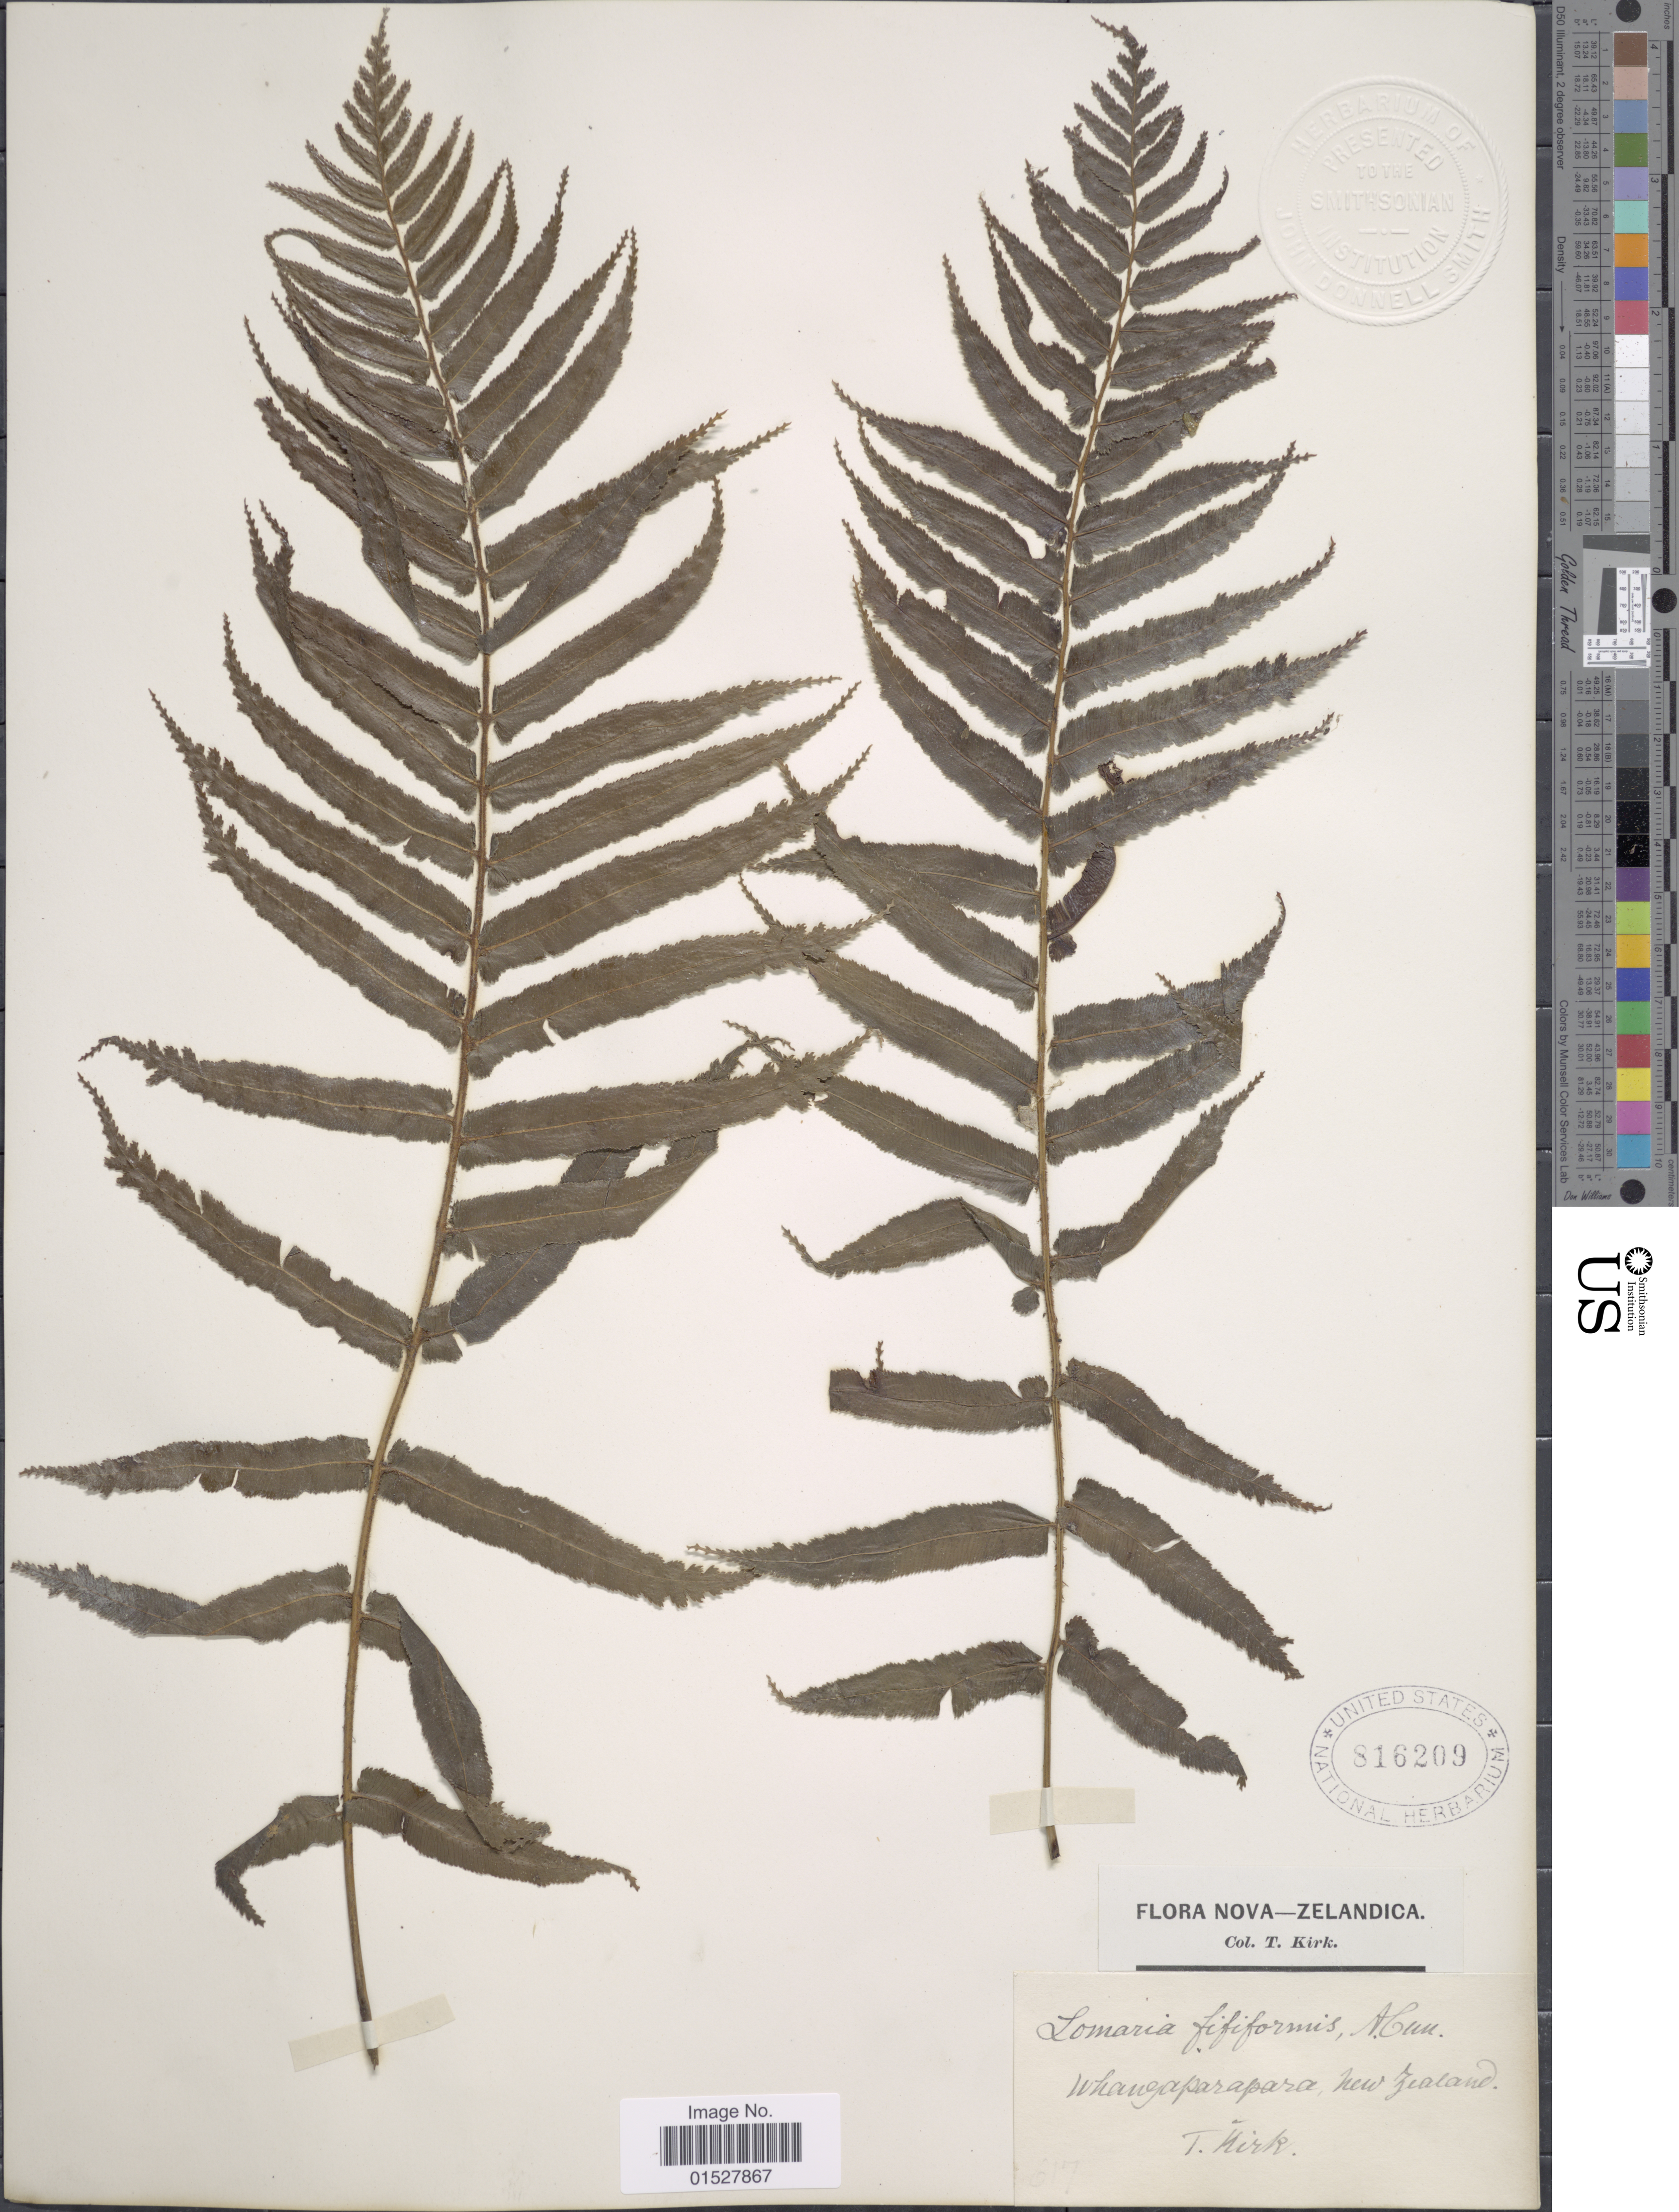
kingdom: Plantae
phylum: Tracheophyta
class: Polypodiopsida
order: Polypodiales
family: Blechnaceae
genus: Blechnum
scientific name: Blechnum filiforme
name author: (A. Cunn.) Ettingsh.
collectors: T. Kirk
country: New Zealand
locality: Whangaparapara.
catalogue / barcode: US 816209